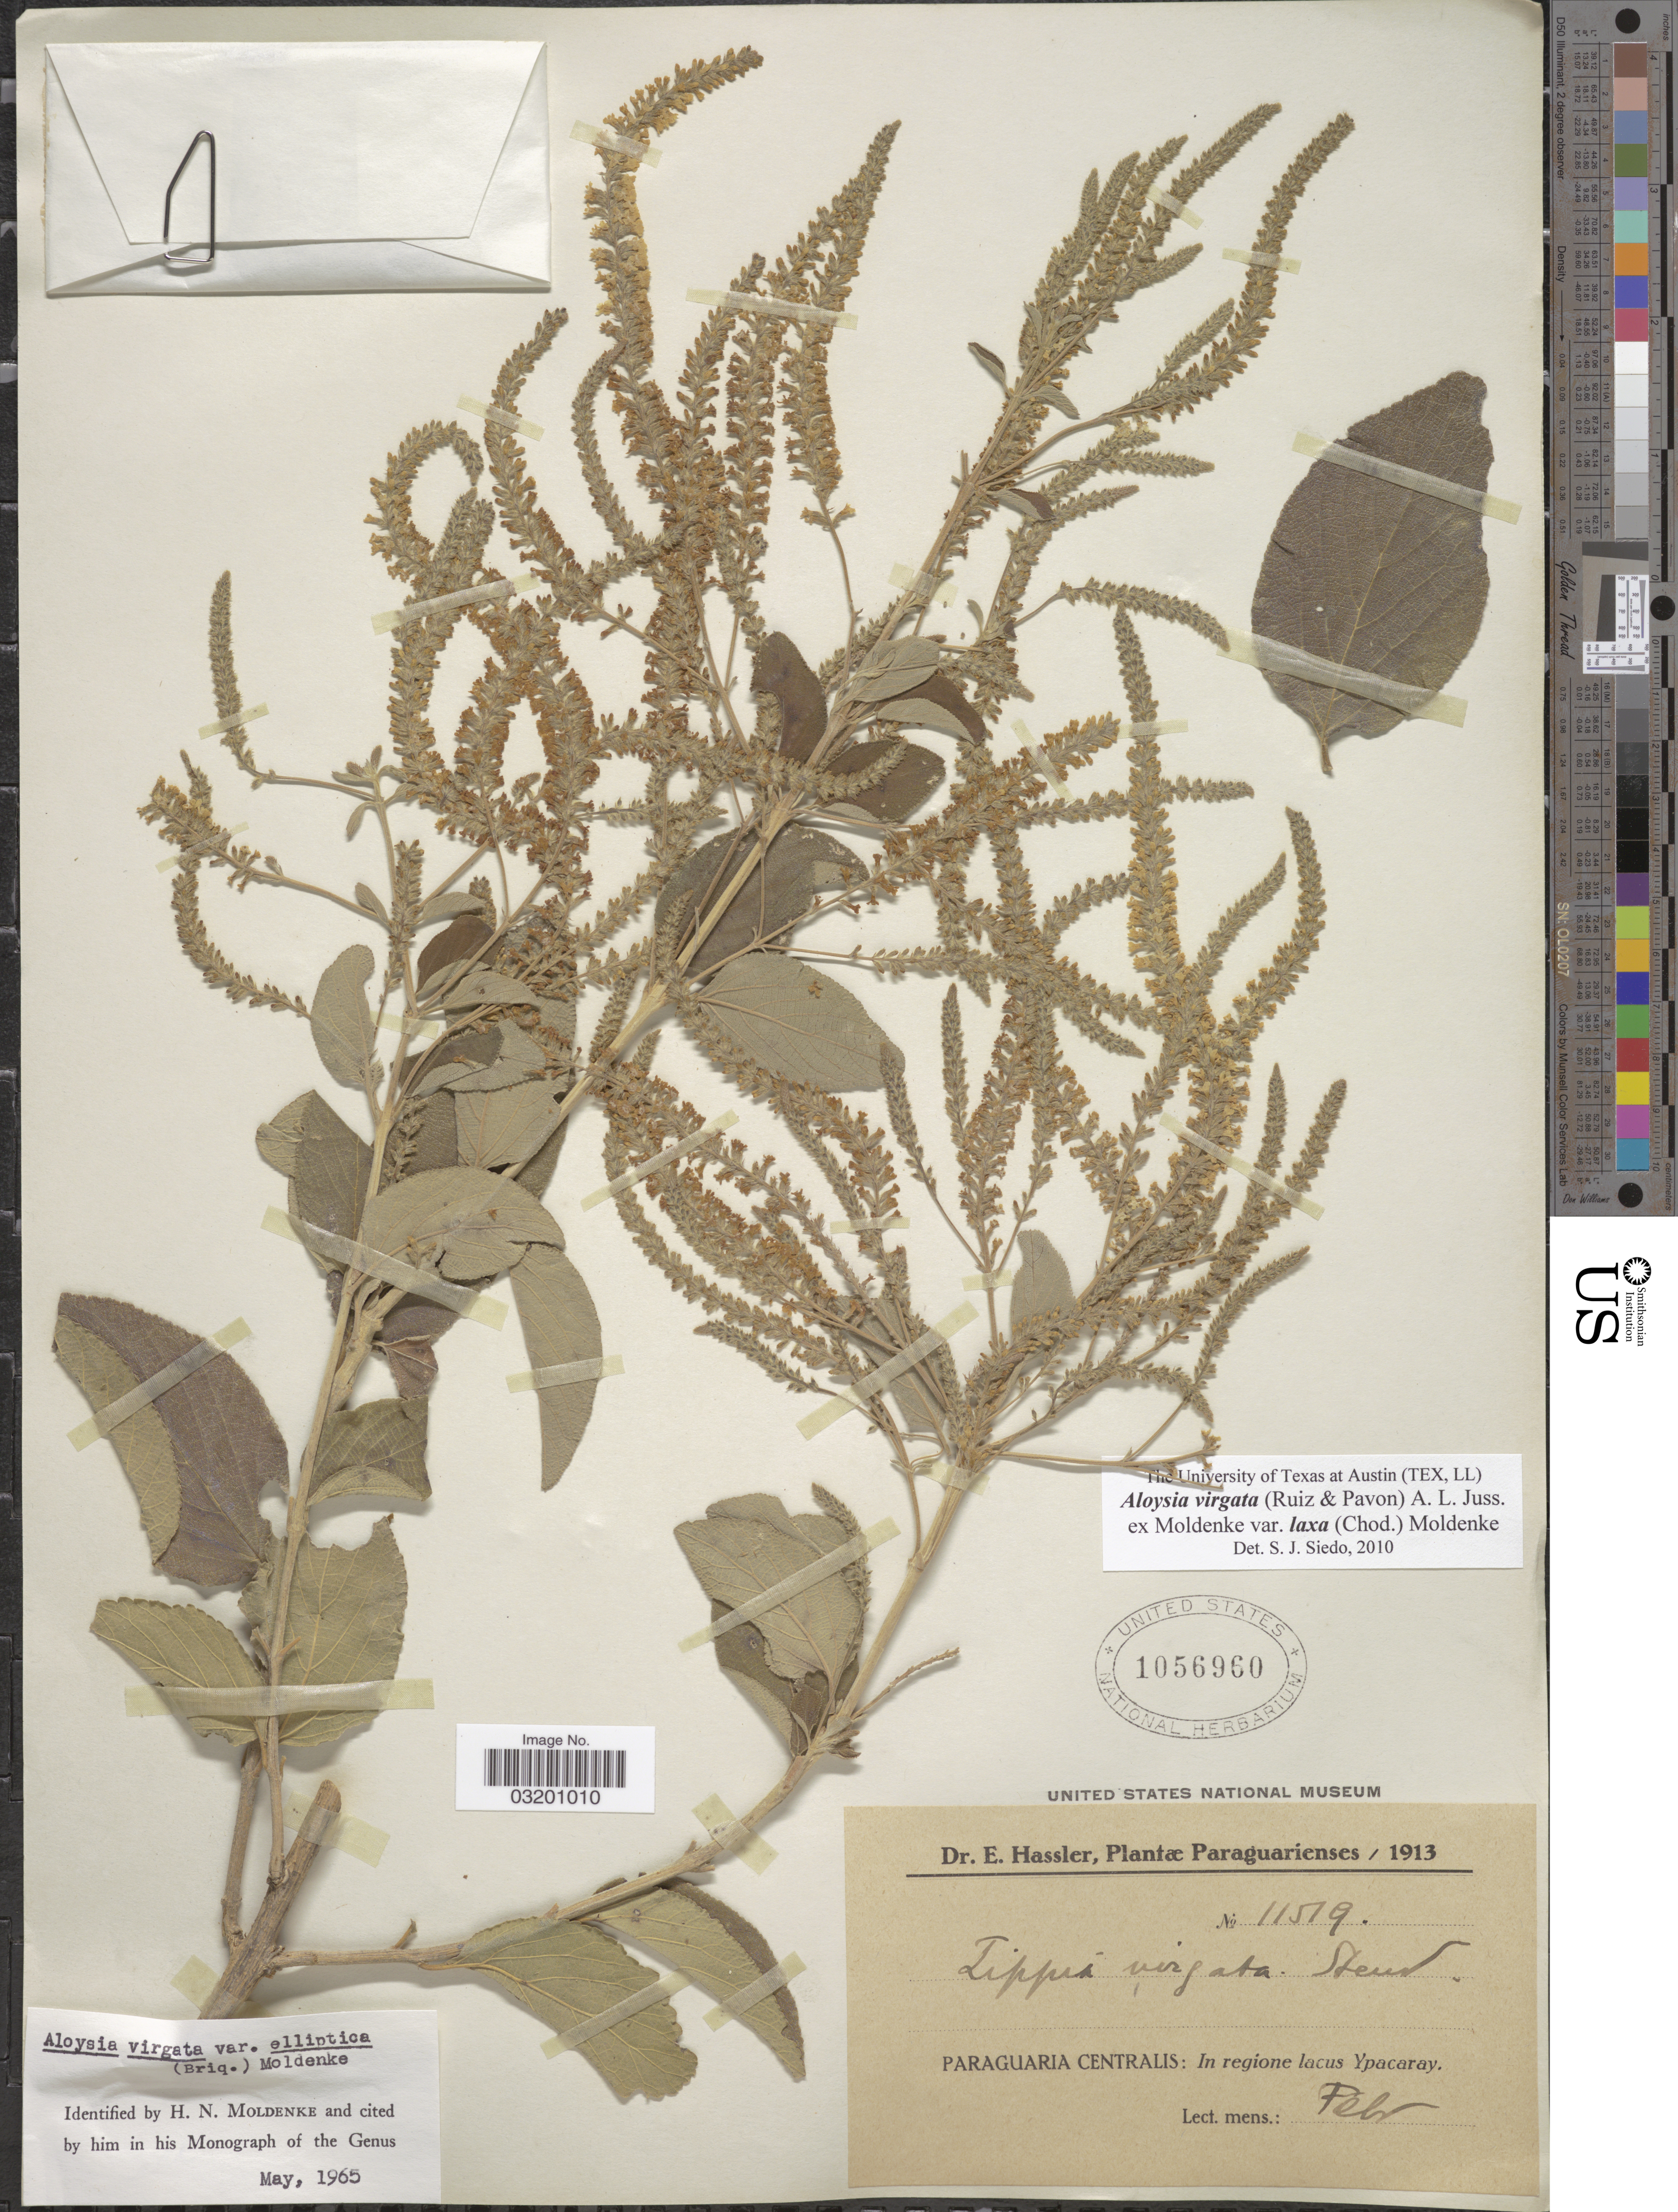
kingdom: Plantae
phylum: Tracheophyta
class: Magnoliopsida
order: Lamiales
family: Verbenaceae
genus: Aloysia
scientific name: Aloysia virgata var. laxa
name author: (Chodat) Moldenke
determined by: Siedo, S. J.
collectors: E. Hassler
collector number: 11519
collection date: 1913-02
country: Paraguay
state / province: Paraguari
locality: Paraguaria Centralis: In regione lacus Ypacaray.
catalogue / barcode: US 1056960